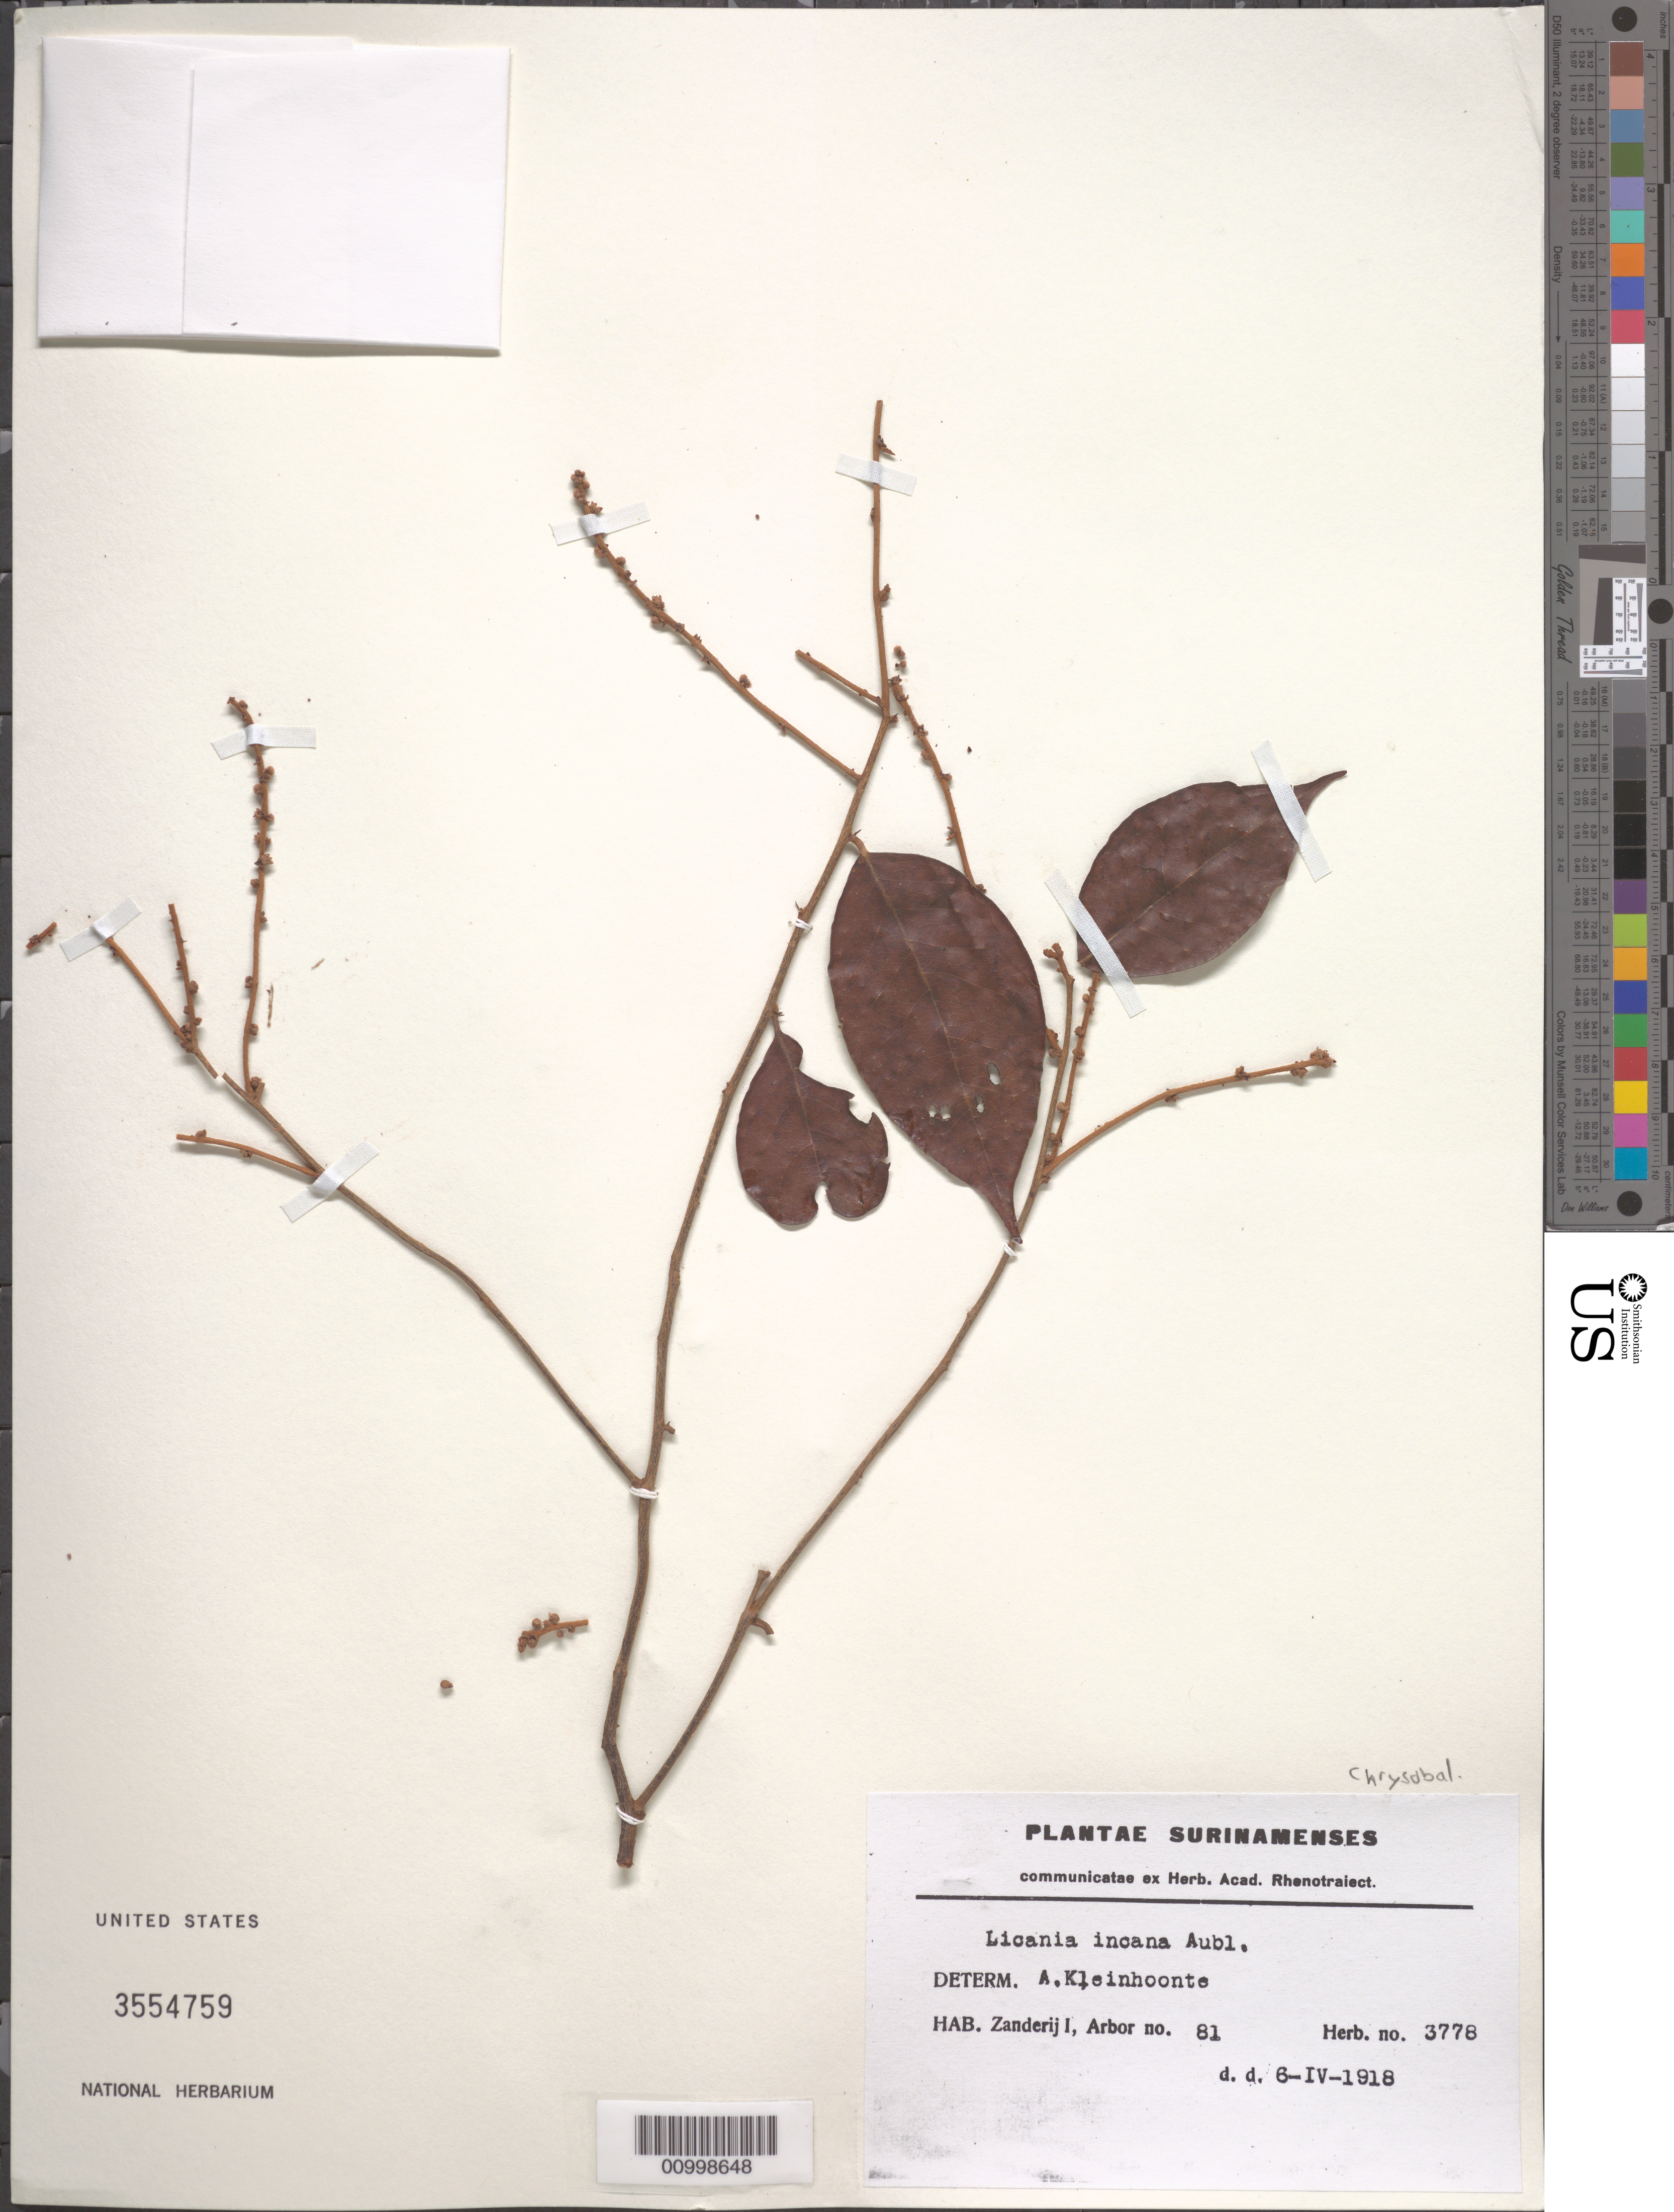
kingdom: Plantae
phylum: Tracheophyta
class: Magnoliopsida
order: Malpighiales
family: Chrysobalanaceae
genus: Licania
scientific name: Licania incana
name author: Aubl.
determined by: Kleinhoonte, Anthonia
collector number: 3778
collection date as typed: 6-Apr-18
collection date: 1918-04-06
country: Suriname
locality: Zanderij 1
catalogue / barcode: US 3554759